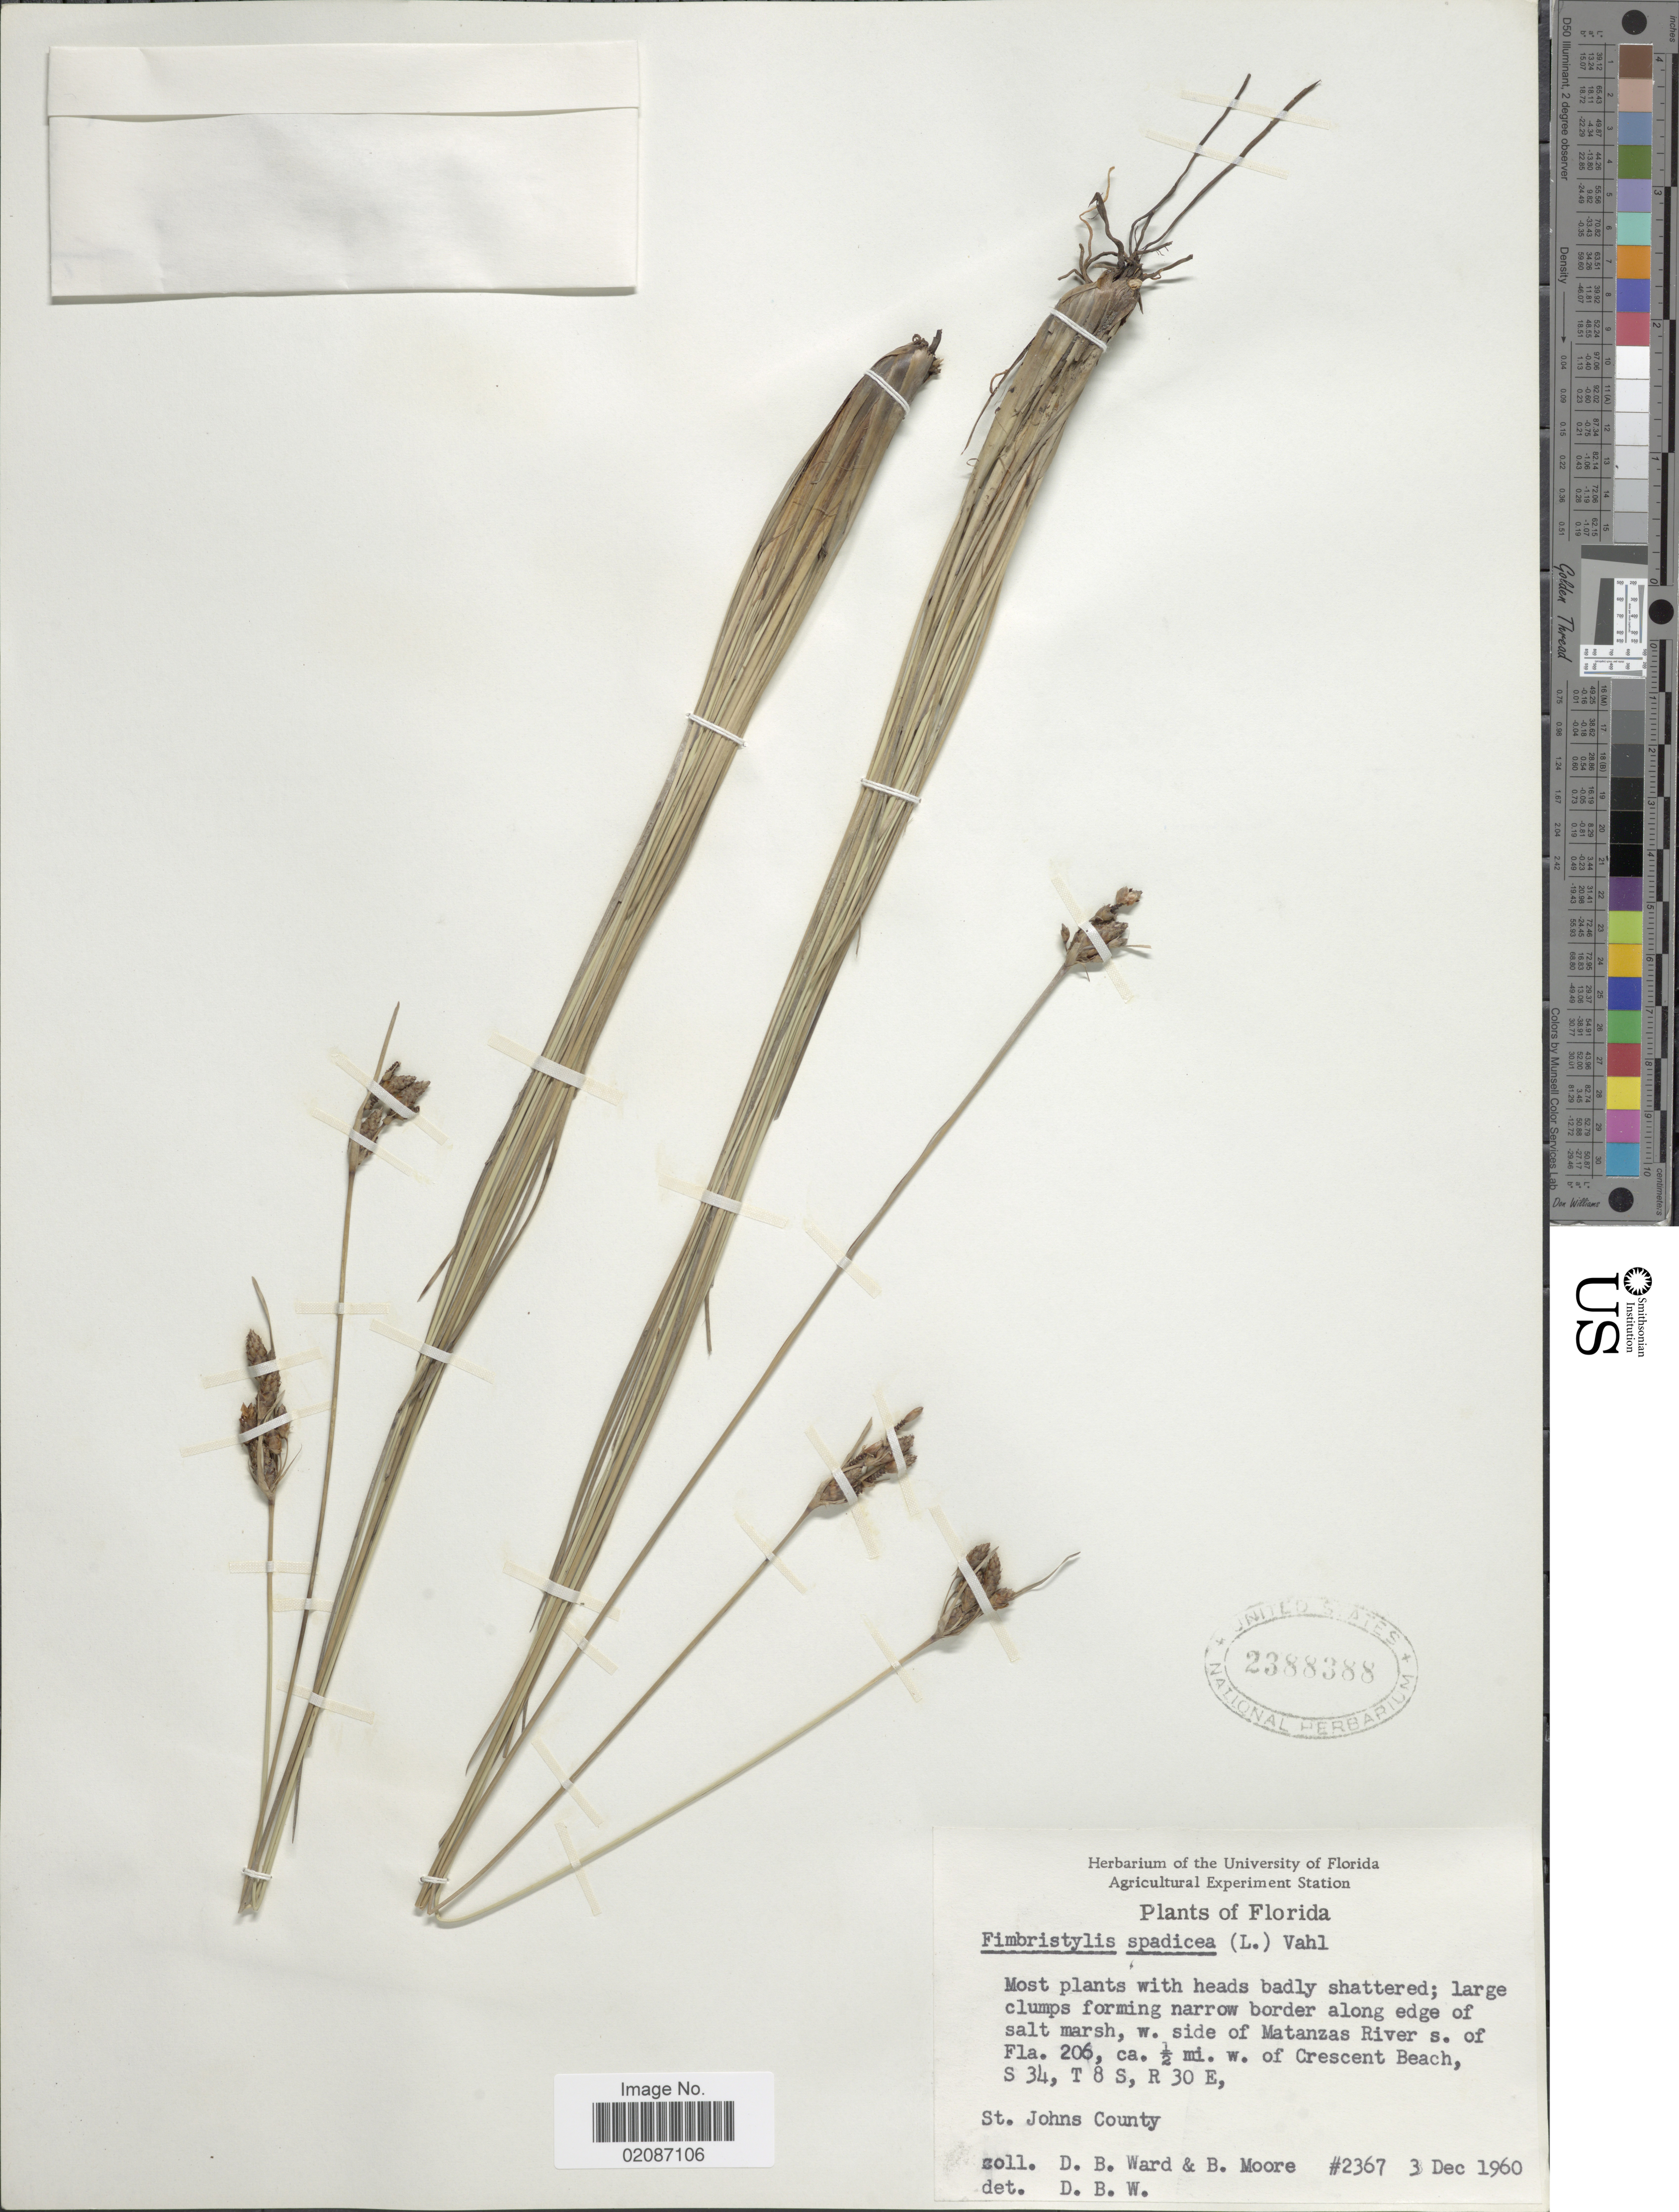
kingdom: Plantae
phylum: Tracheophyta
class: Liliopsida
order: Poales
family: Cyperaceae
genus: Fimbristylis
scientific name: Fimbristylis castanea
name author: (Michx.) Vahl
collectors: D. B. Ward & B. Moore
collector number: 2367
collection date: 1960-12-03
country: United States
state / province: Florida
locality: W. side of Matanzas River s. of Fla. 206, ca ½ mi w. of Crescent Beach, S34, T8S, R30E, St. Johns County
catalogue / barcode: US 2388388